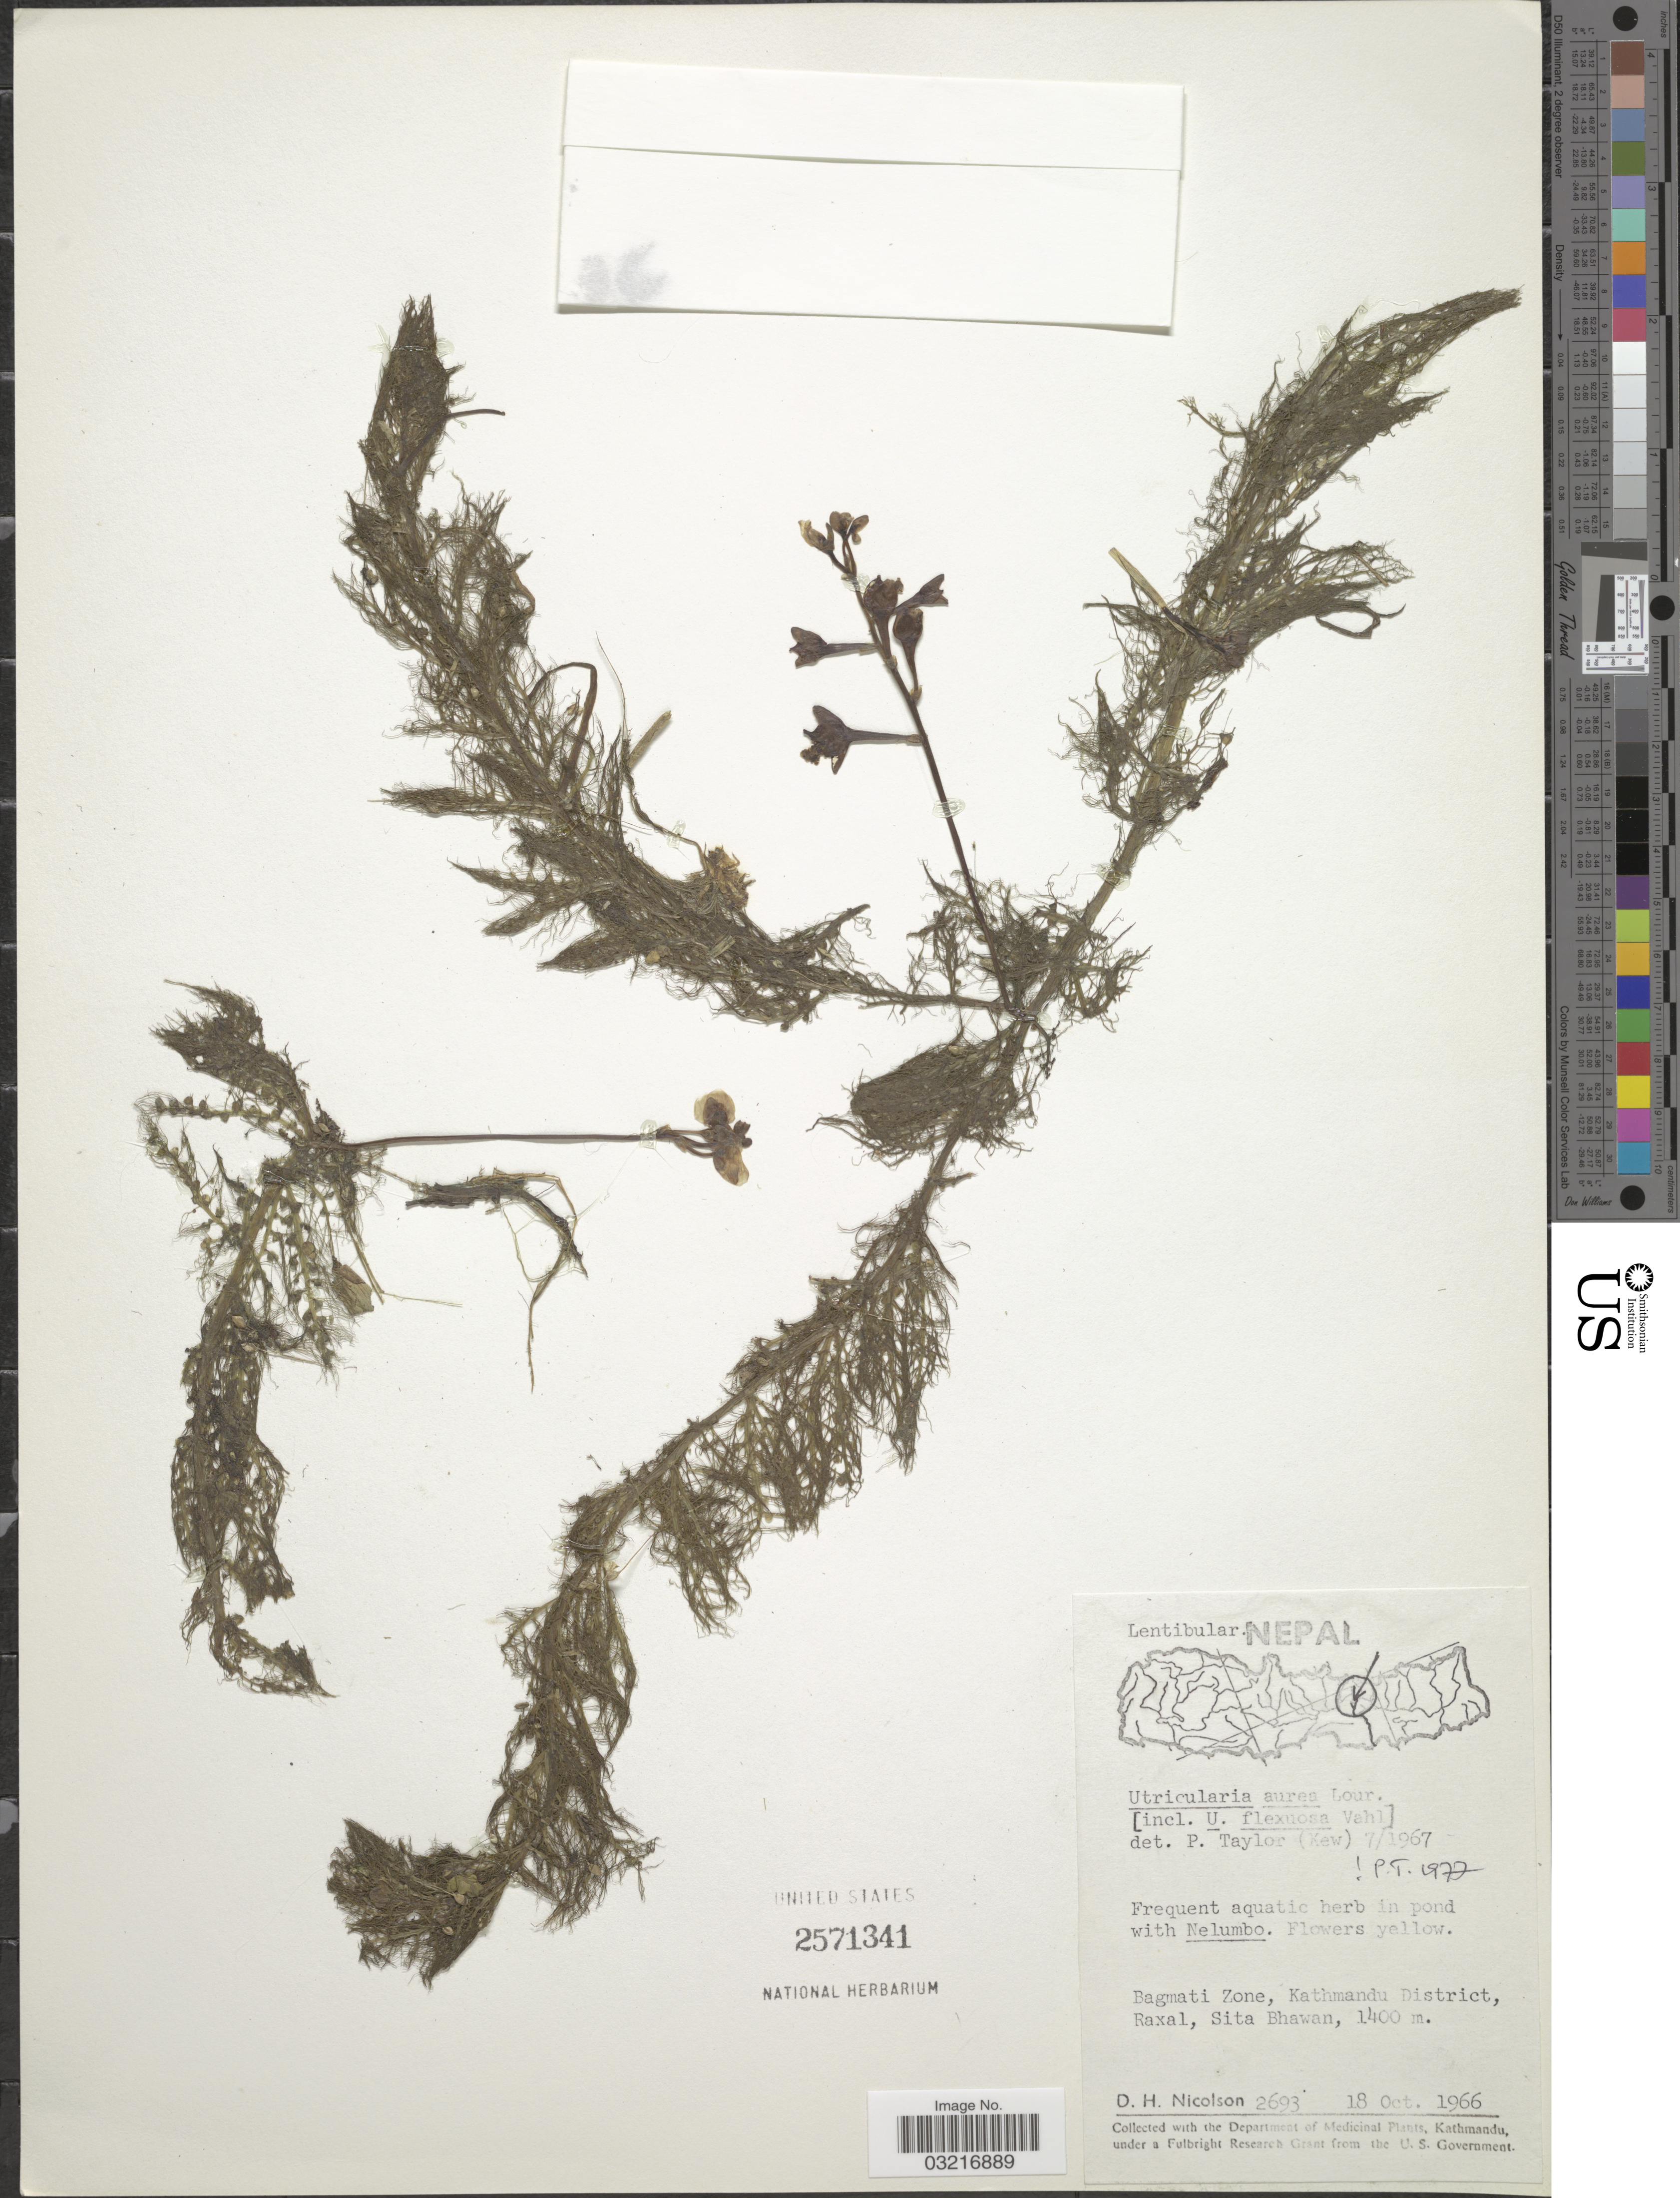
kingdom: Plantae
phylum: Tracheophyta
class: Magnoliopsida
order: Lamiales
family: Lentibulariaceae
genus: Utricularia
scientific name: Utricularia aurea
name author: Lour.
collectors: D. H. Nicolson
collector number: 2693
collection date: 1966-10-18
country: Nepal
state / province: Bagmati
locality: Bagmati Zone, Kathmandu District, Raxal, Sita Bhawan.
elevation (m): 1400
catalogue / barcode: US 2571341